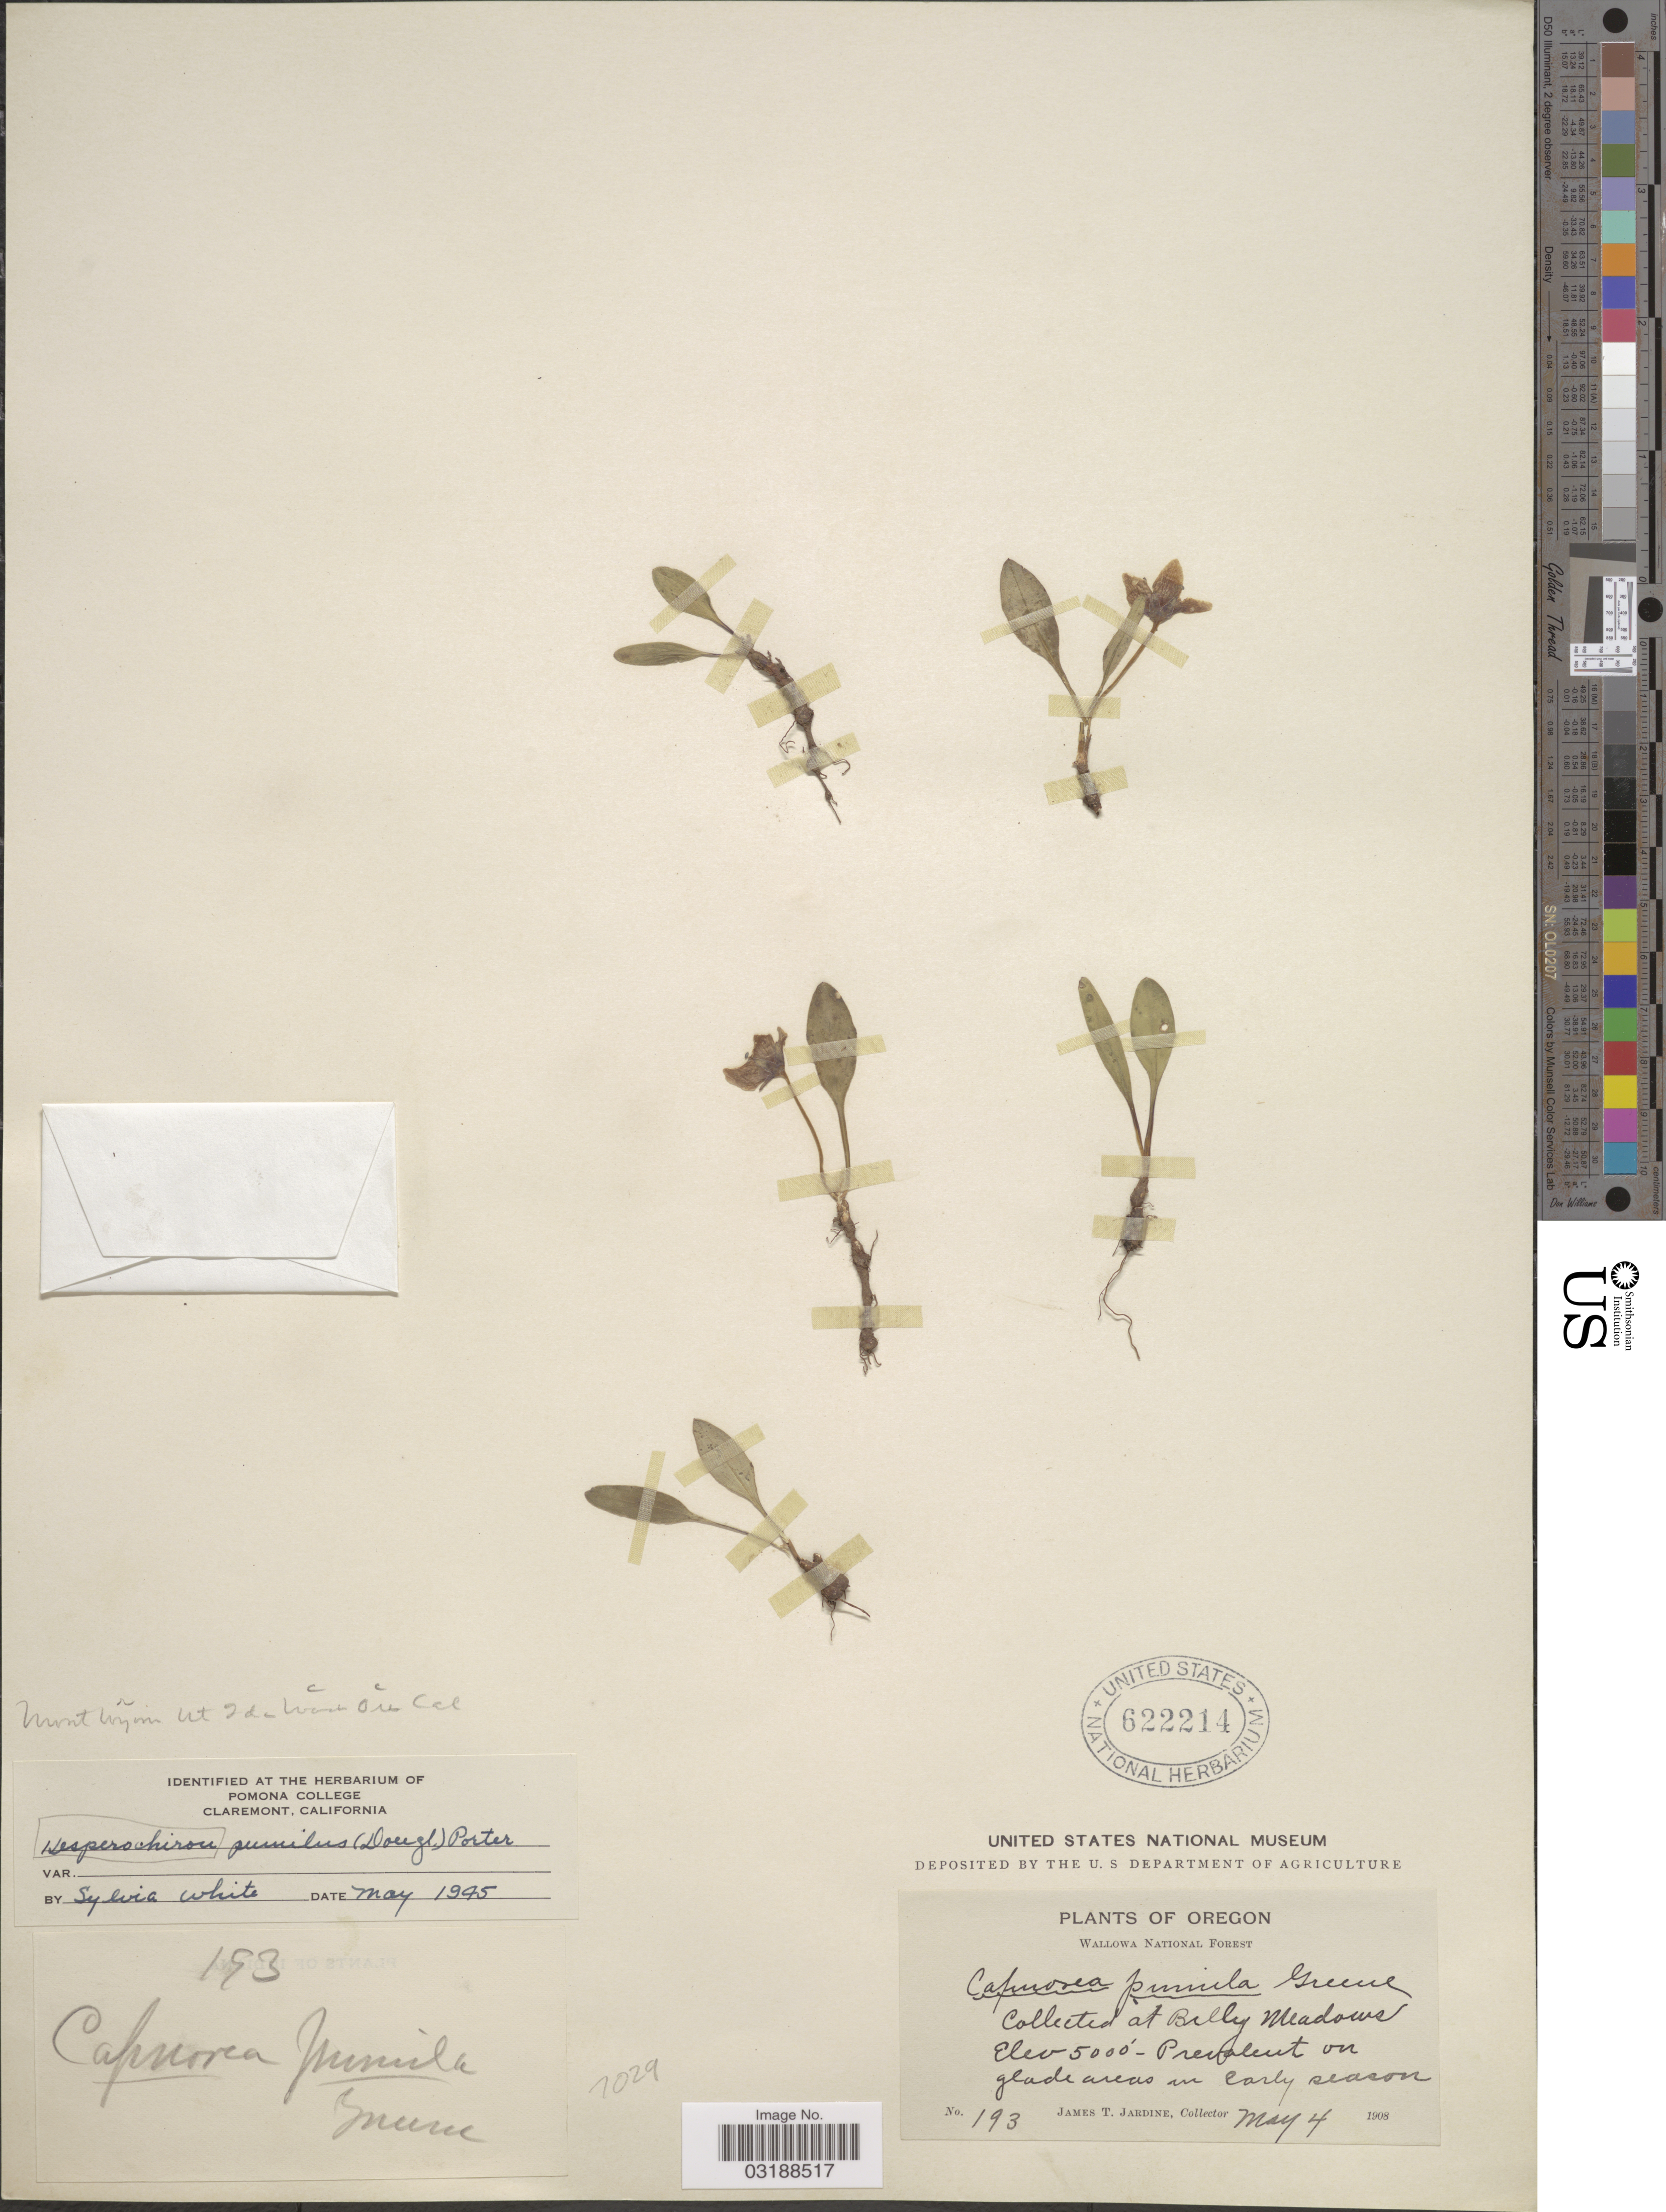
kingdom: Plantae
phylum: Tracheophyta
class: Magnoliopsida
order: Boraginales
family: Hydrophyllaceae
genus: Hesperochiron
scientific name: Hesperochiron pumilus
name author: (Griseb.) Porter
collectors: J. T. Jardine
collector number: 193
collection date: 1908-05-04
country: United States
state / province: Oregon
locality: Wallowa National Forest, at Belly Meadows.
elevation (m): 1524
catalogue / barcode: US 622214